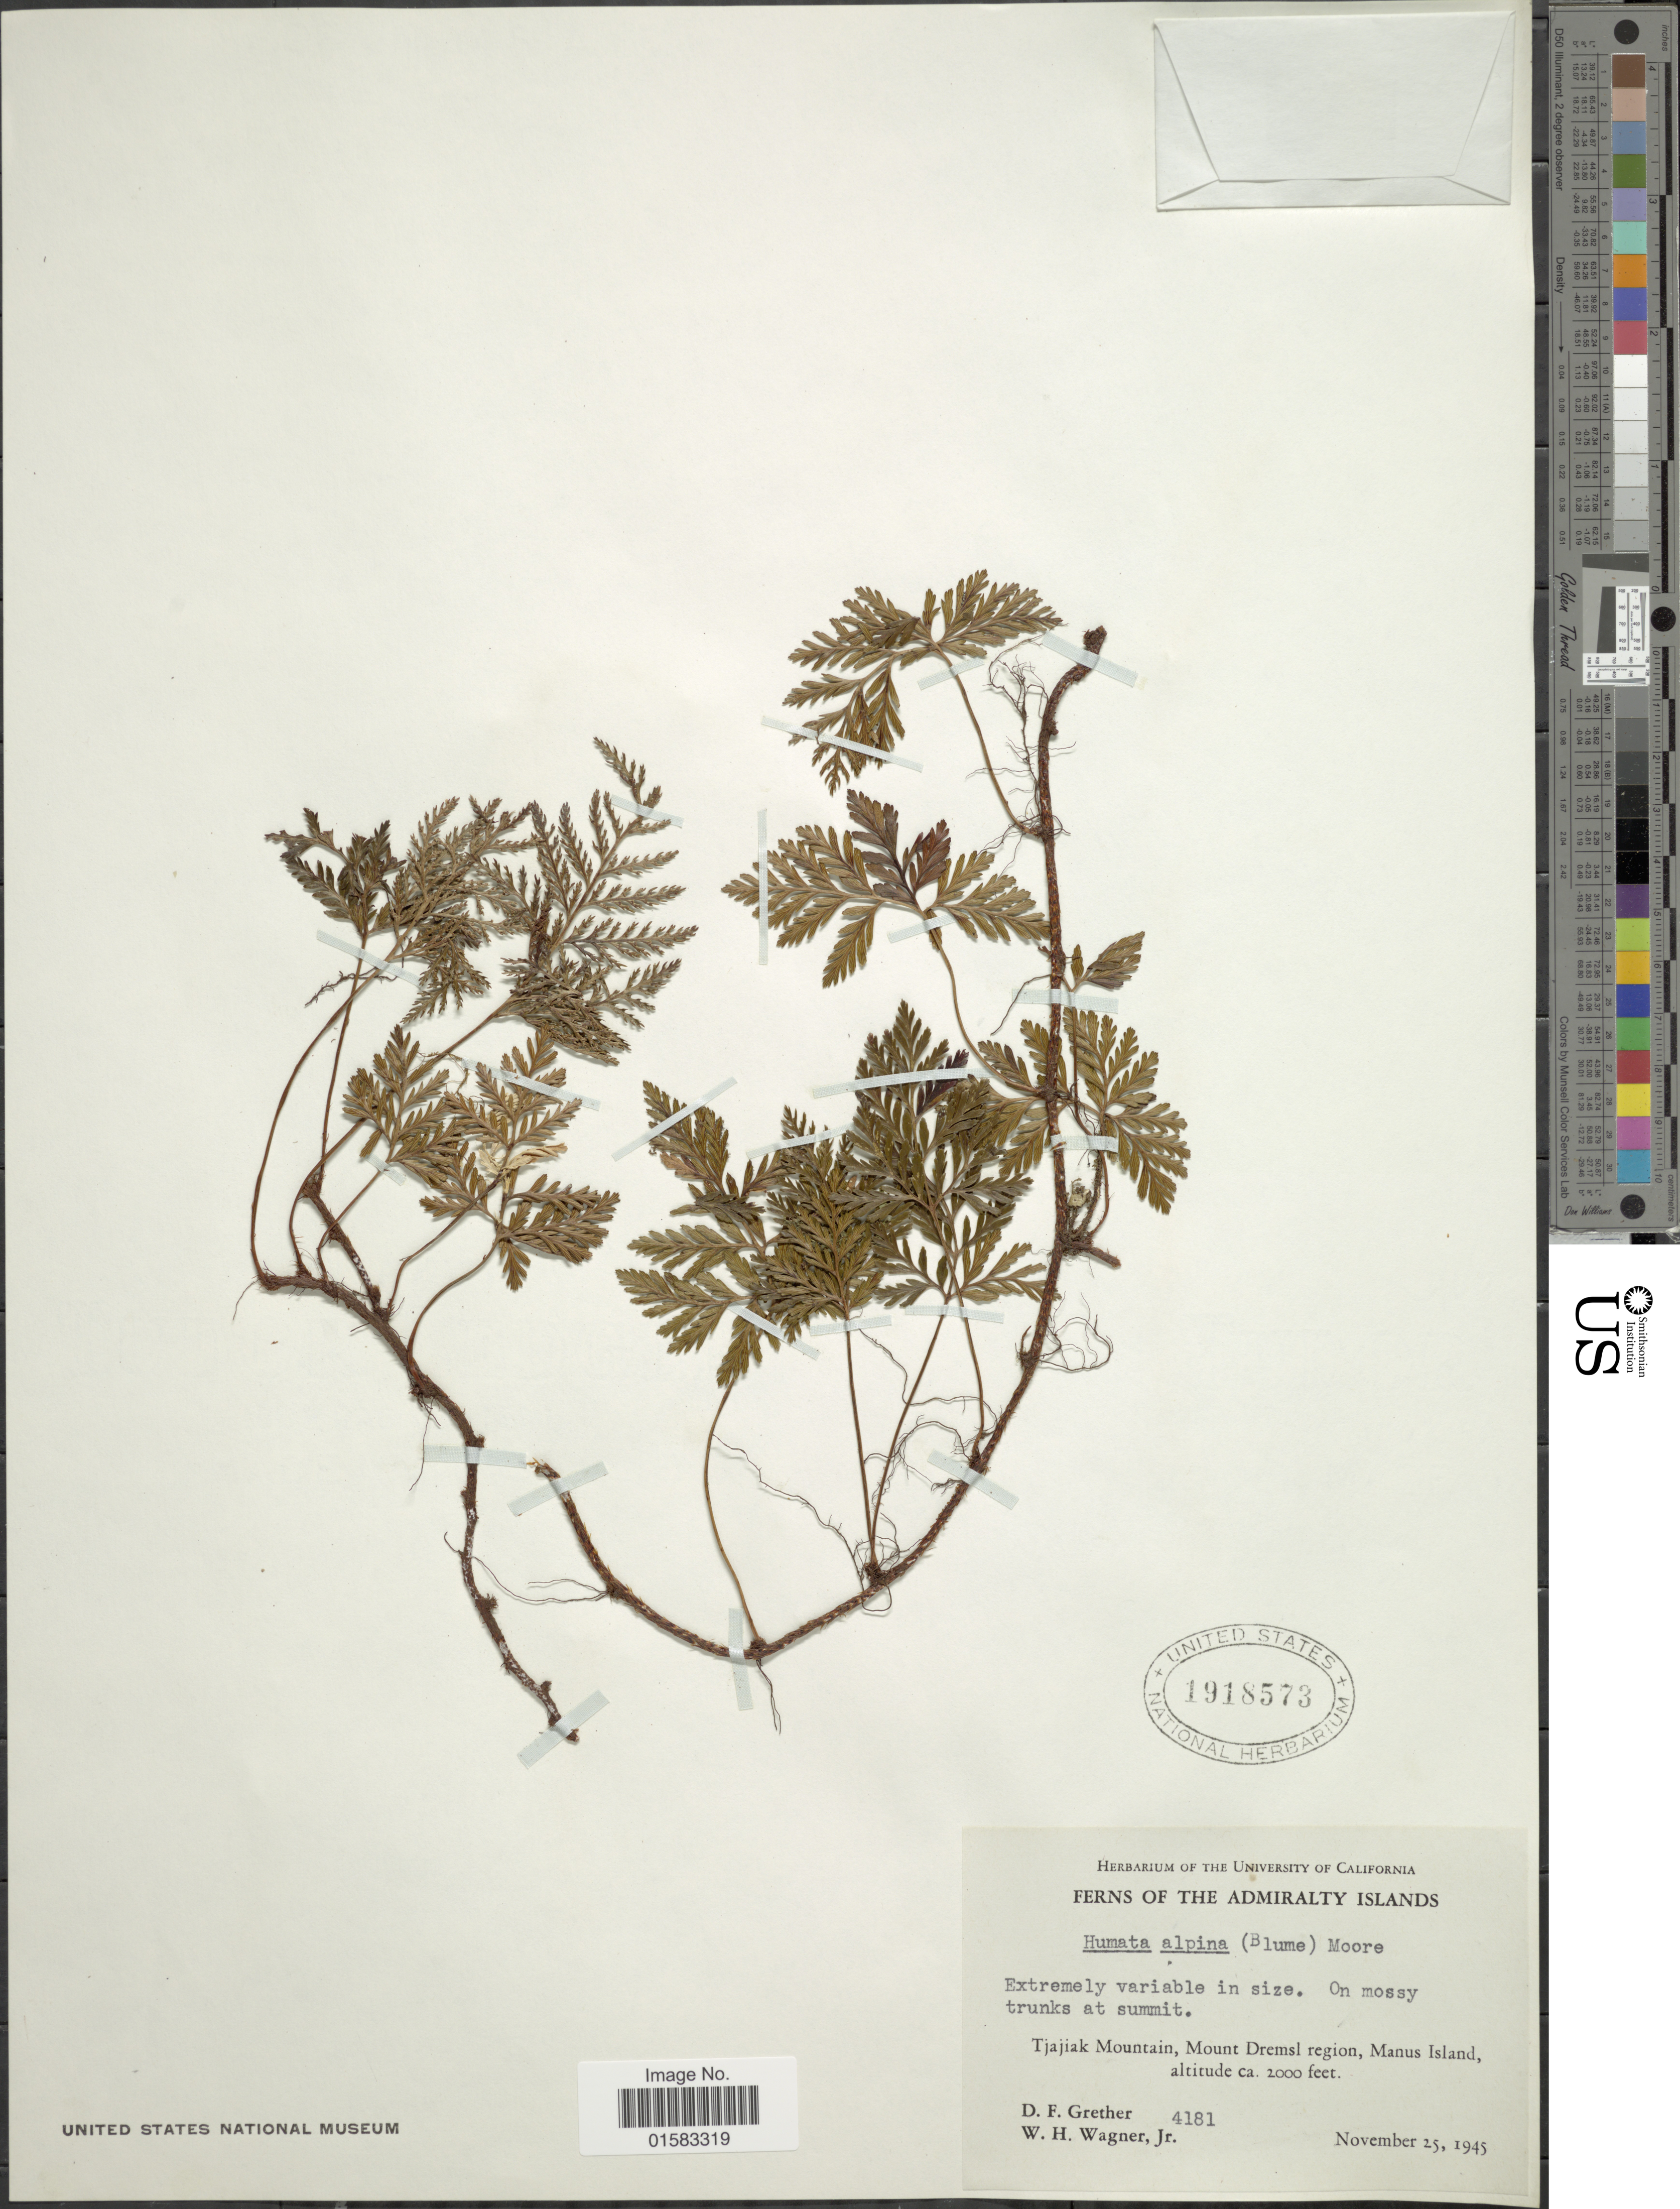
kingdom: Plantae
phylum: Tracheophyta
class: Polypodiopsida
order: Polypodiales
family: Davalliaceae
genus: Davallia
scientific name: Davallia repens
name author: (L. f.) Kuhn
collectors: D. F. Grether & W. H. Wagner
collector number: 4181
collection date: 1945-11-25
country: Papua New Guinea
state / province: Manus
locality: The Admiralty Islands, Tjajiak Mountains, Mount Dremsl region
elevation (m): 610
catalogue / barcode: US 1918573